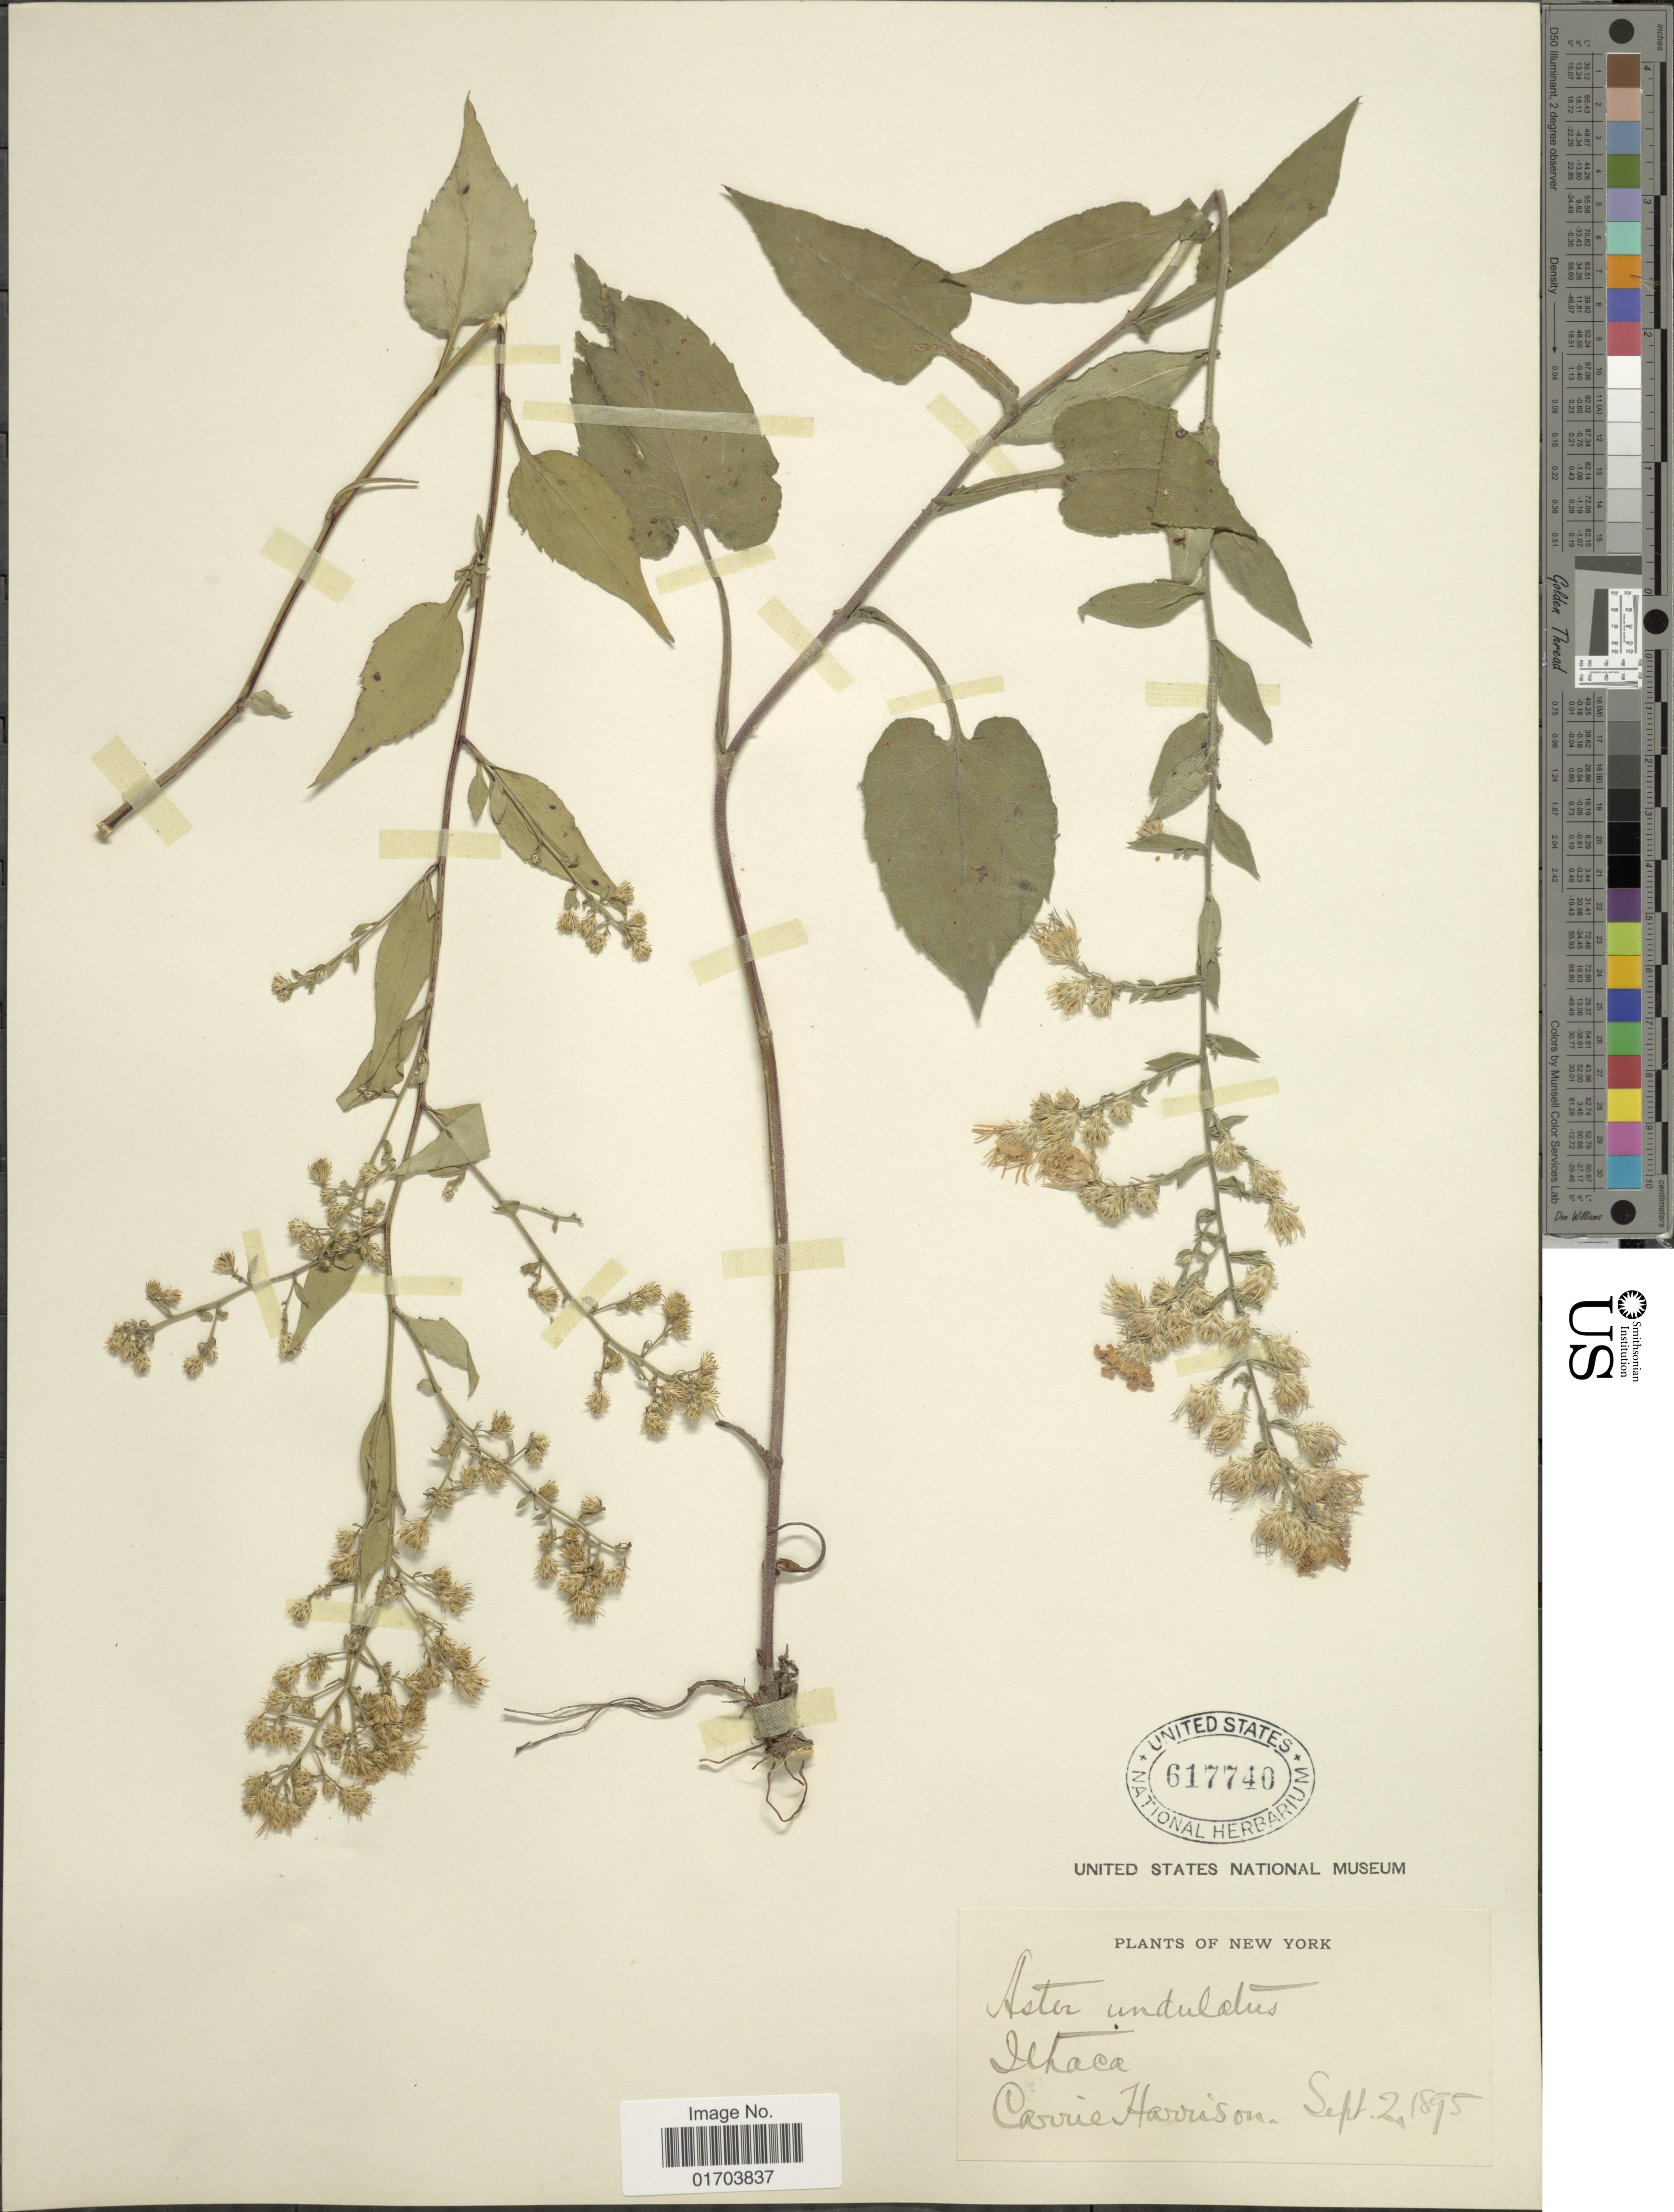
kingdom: Plantae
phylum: Tracheophyta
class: Magnoliopsida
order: Asterales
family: Asteraceae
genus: Symphyotrichum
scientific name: Symphyotrichum undulatum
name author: (L.) G.L. Nesom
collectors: C. Harrison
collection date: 1895-09-02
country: United States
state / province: New York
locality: Ithaca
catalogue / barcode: US 517740